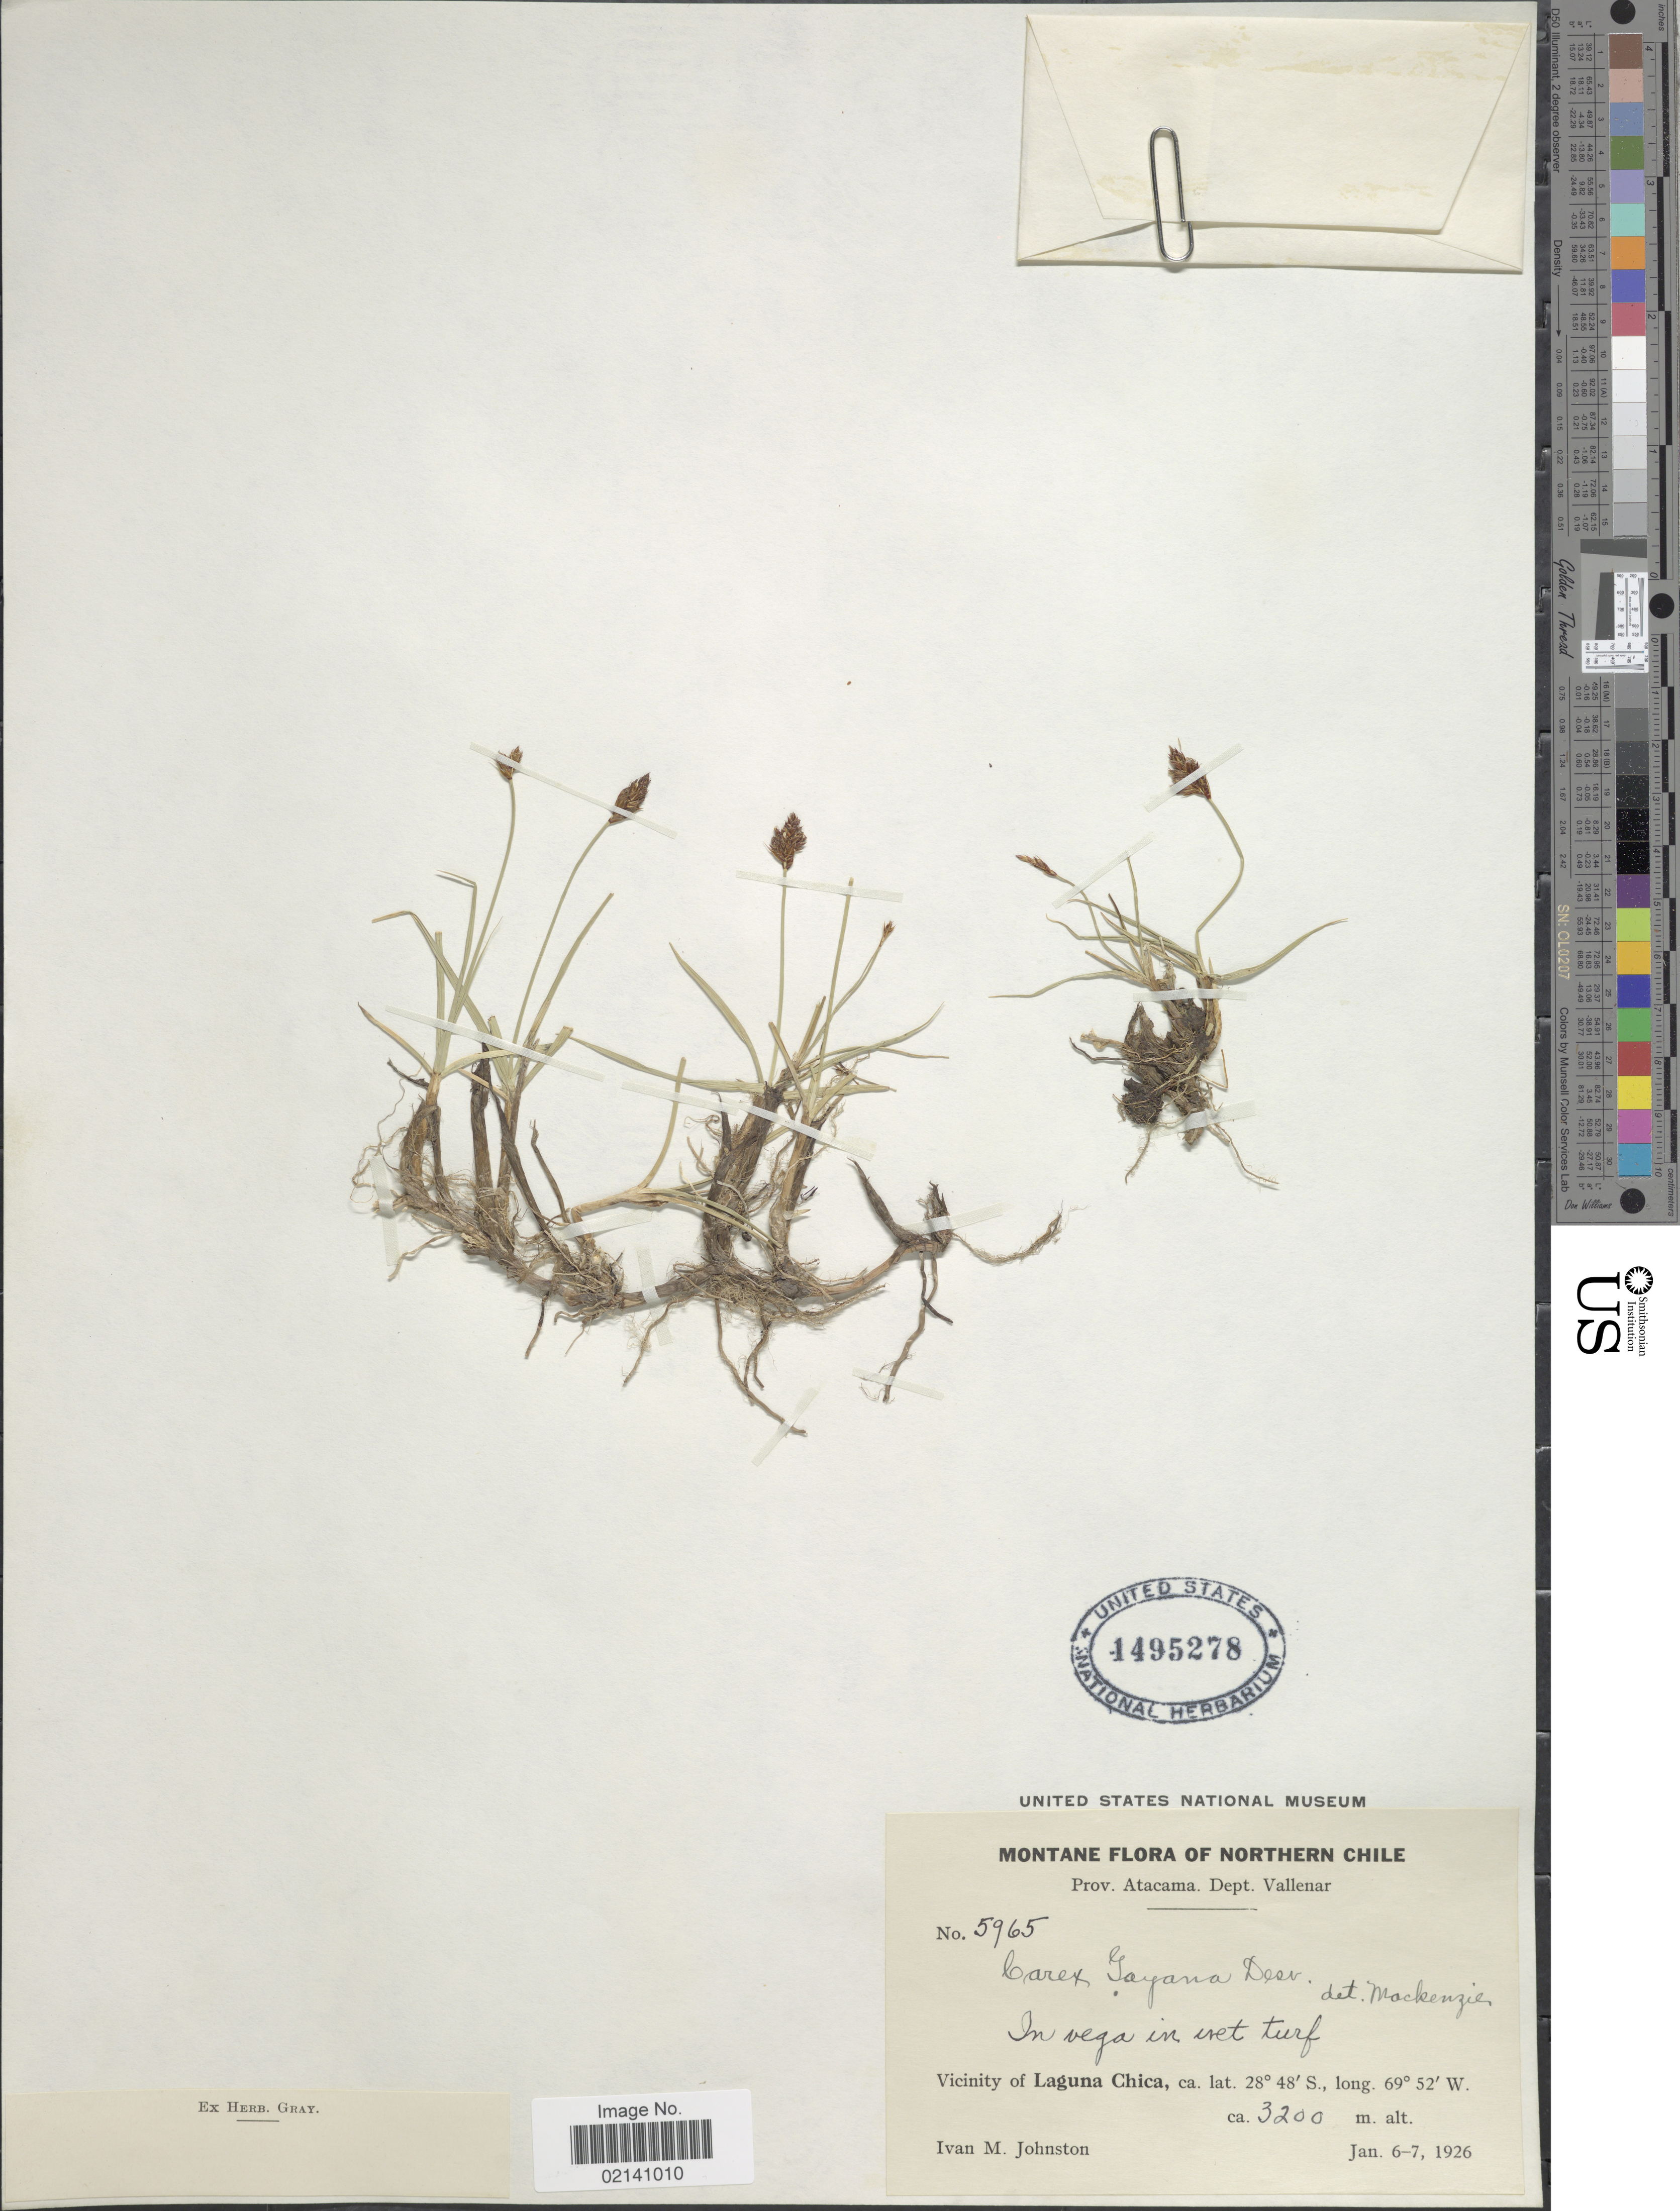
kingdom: Plantae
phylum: Tracheophyta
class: Liliopsida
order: Poales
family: Cyperaceae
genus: Carex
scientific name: Carex gayana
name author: Desv.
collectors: I.M. Johnston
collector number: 5965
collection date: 1926-01-06/1926-01-07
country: Chile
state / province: Atacama (III)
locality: Montane Flora of Northern Chile, Prov. Atacama, Dept. Vallenar, Vicinity of Laguna Chica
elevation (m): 3200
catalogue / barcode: US 1495278